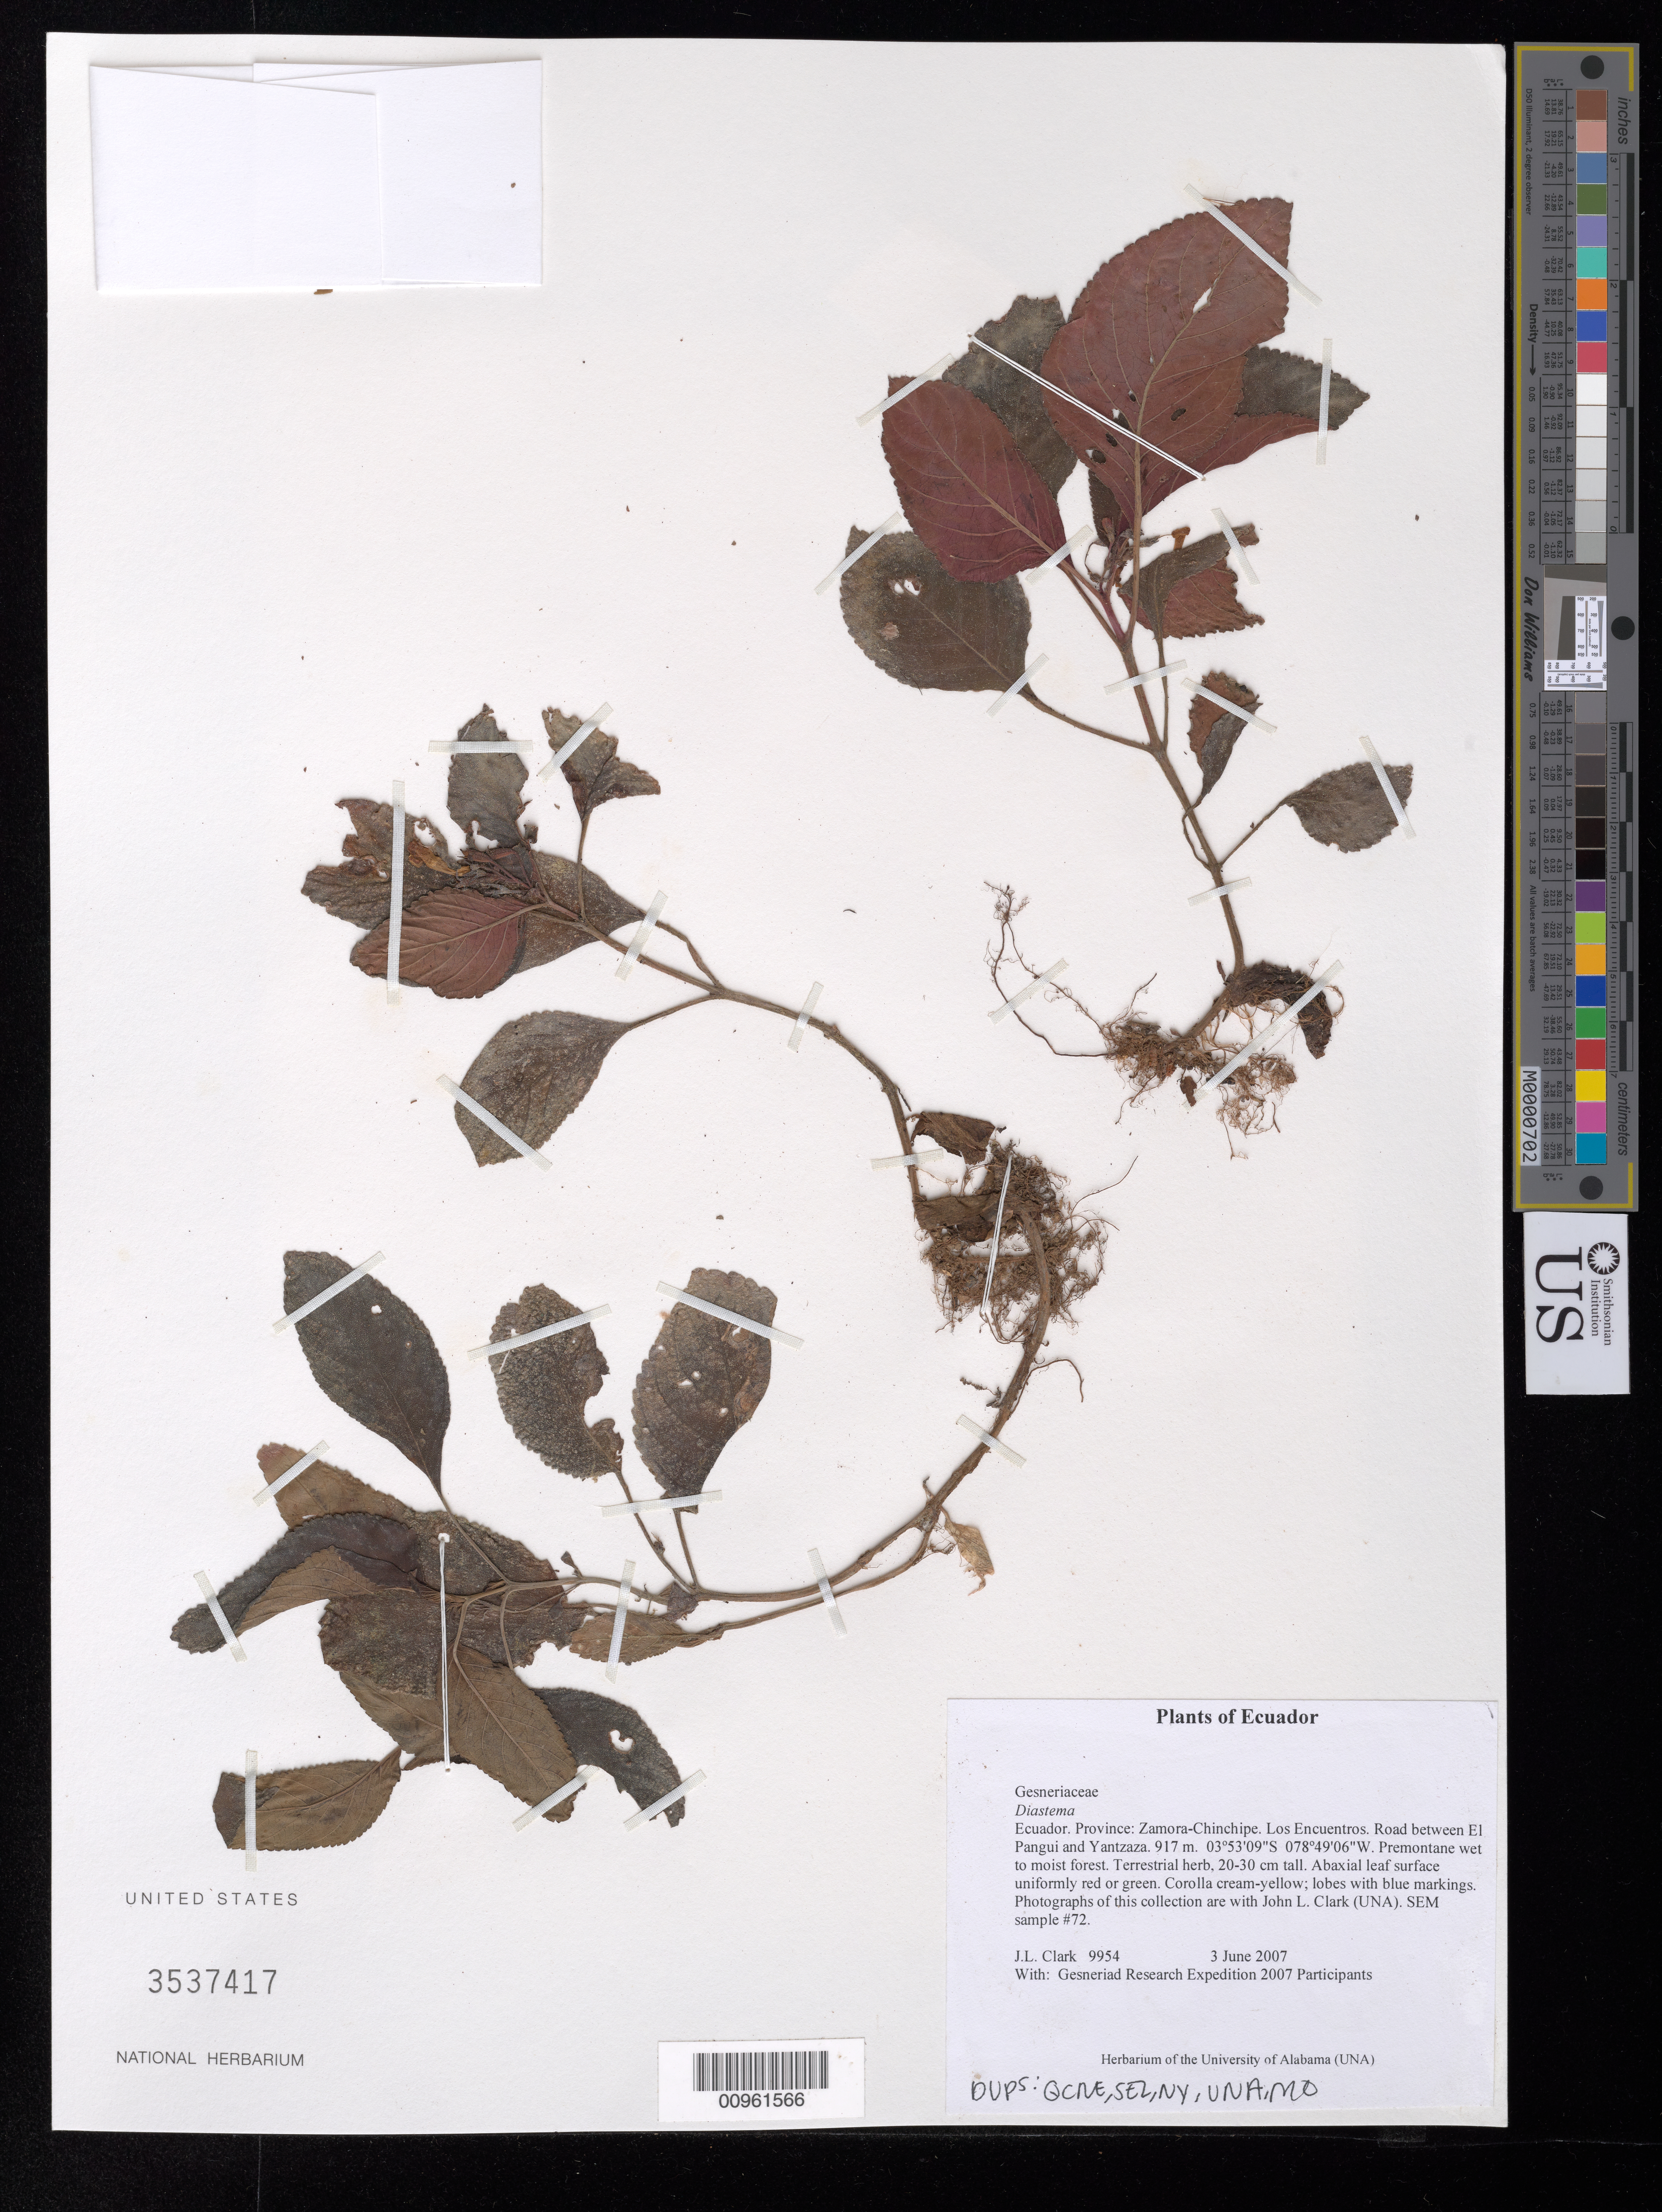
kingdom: Plantae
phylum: Tracheophyta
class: Magnoliopsida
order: Lamiales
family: Gesneriaceae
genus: Diastema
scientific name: Diastema sp.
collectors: J. L. Clark & Gesneriad Research Expedition 2007 Participants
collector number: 9954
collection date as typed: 03 Jun 2007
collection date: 2007-06-03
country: Ecuador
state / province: Zamora-Chinchipe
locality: Los Encuentros. Road between El Pangui and Yantzaza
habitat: Premontane wet to moist forest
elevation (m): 917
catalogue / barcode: US 3537417